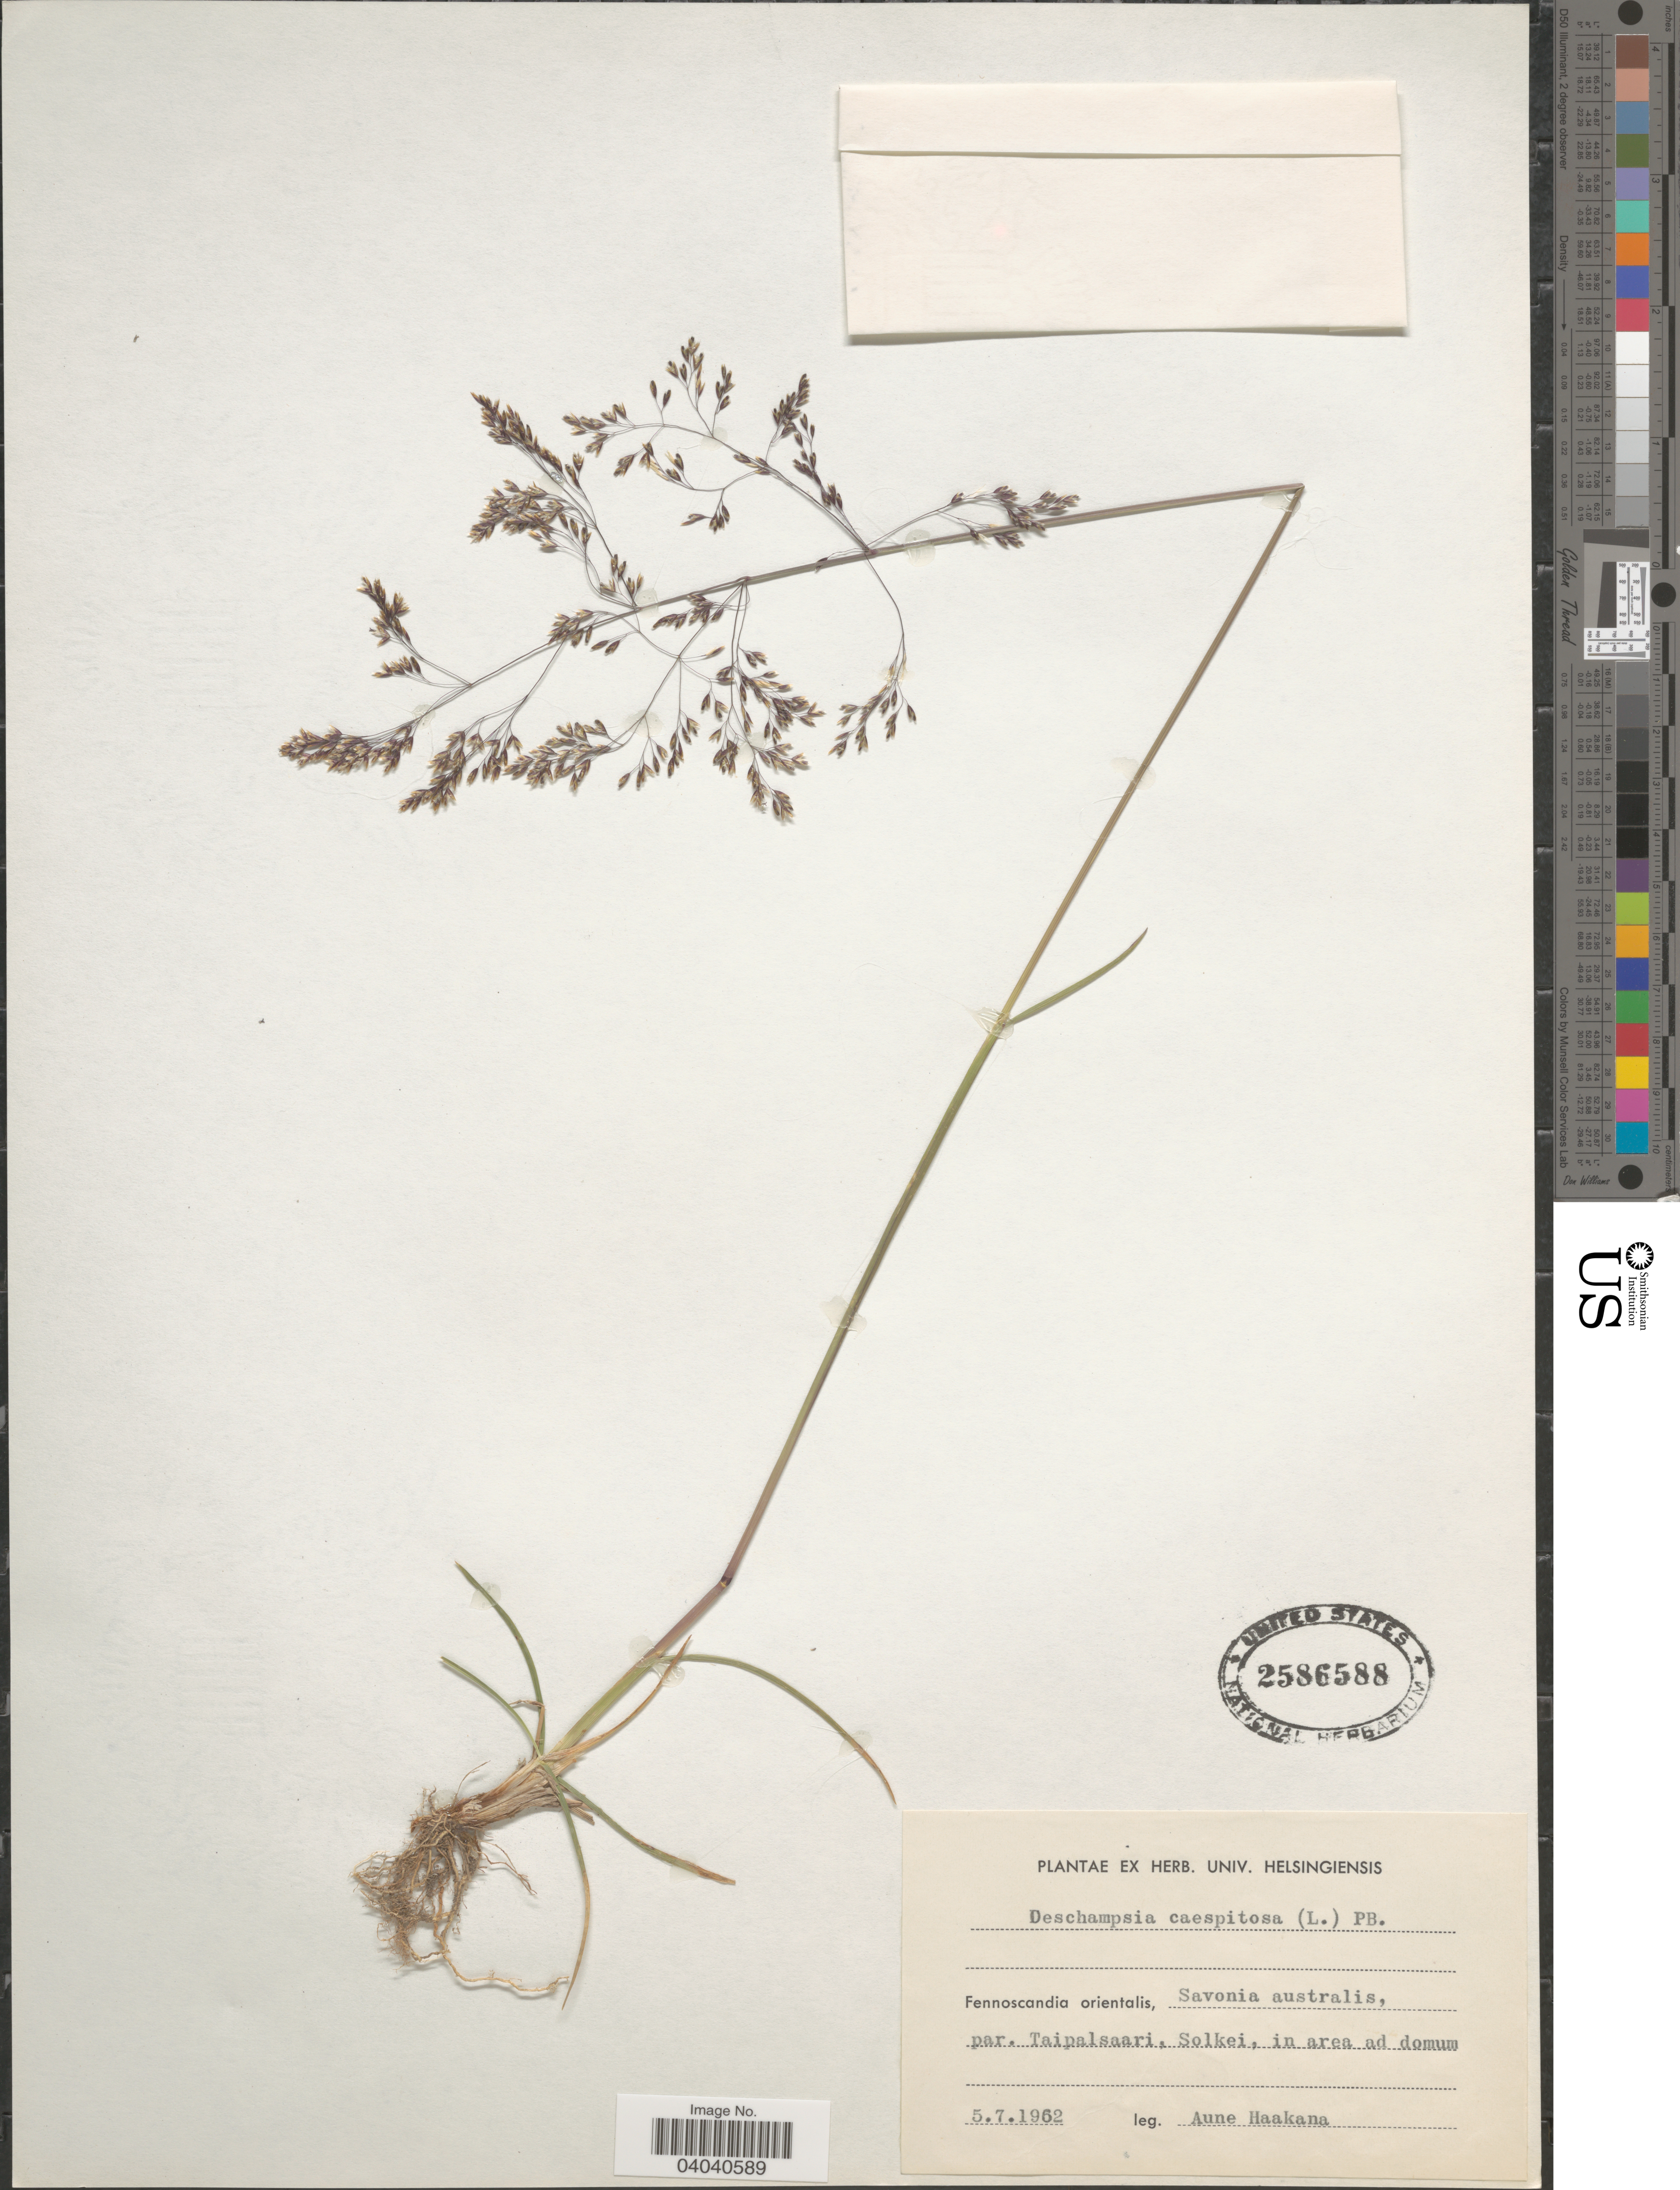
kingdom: Plantae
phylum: Tracheophyta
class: Liliopsida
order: Poales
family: Poaceae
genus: Deschampsia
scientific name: Deschampsia cespitosa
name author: (L.) P. Beauv.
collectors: A. Haakana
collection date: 1962-07-05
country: Finland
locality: Fennoscandia orientalis, Savonia australis, par. Taipalsaari, Solkei, in area ad domum.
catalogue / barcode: US 2586588